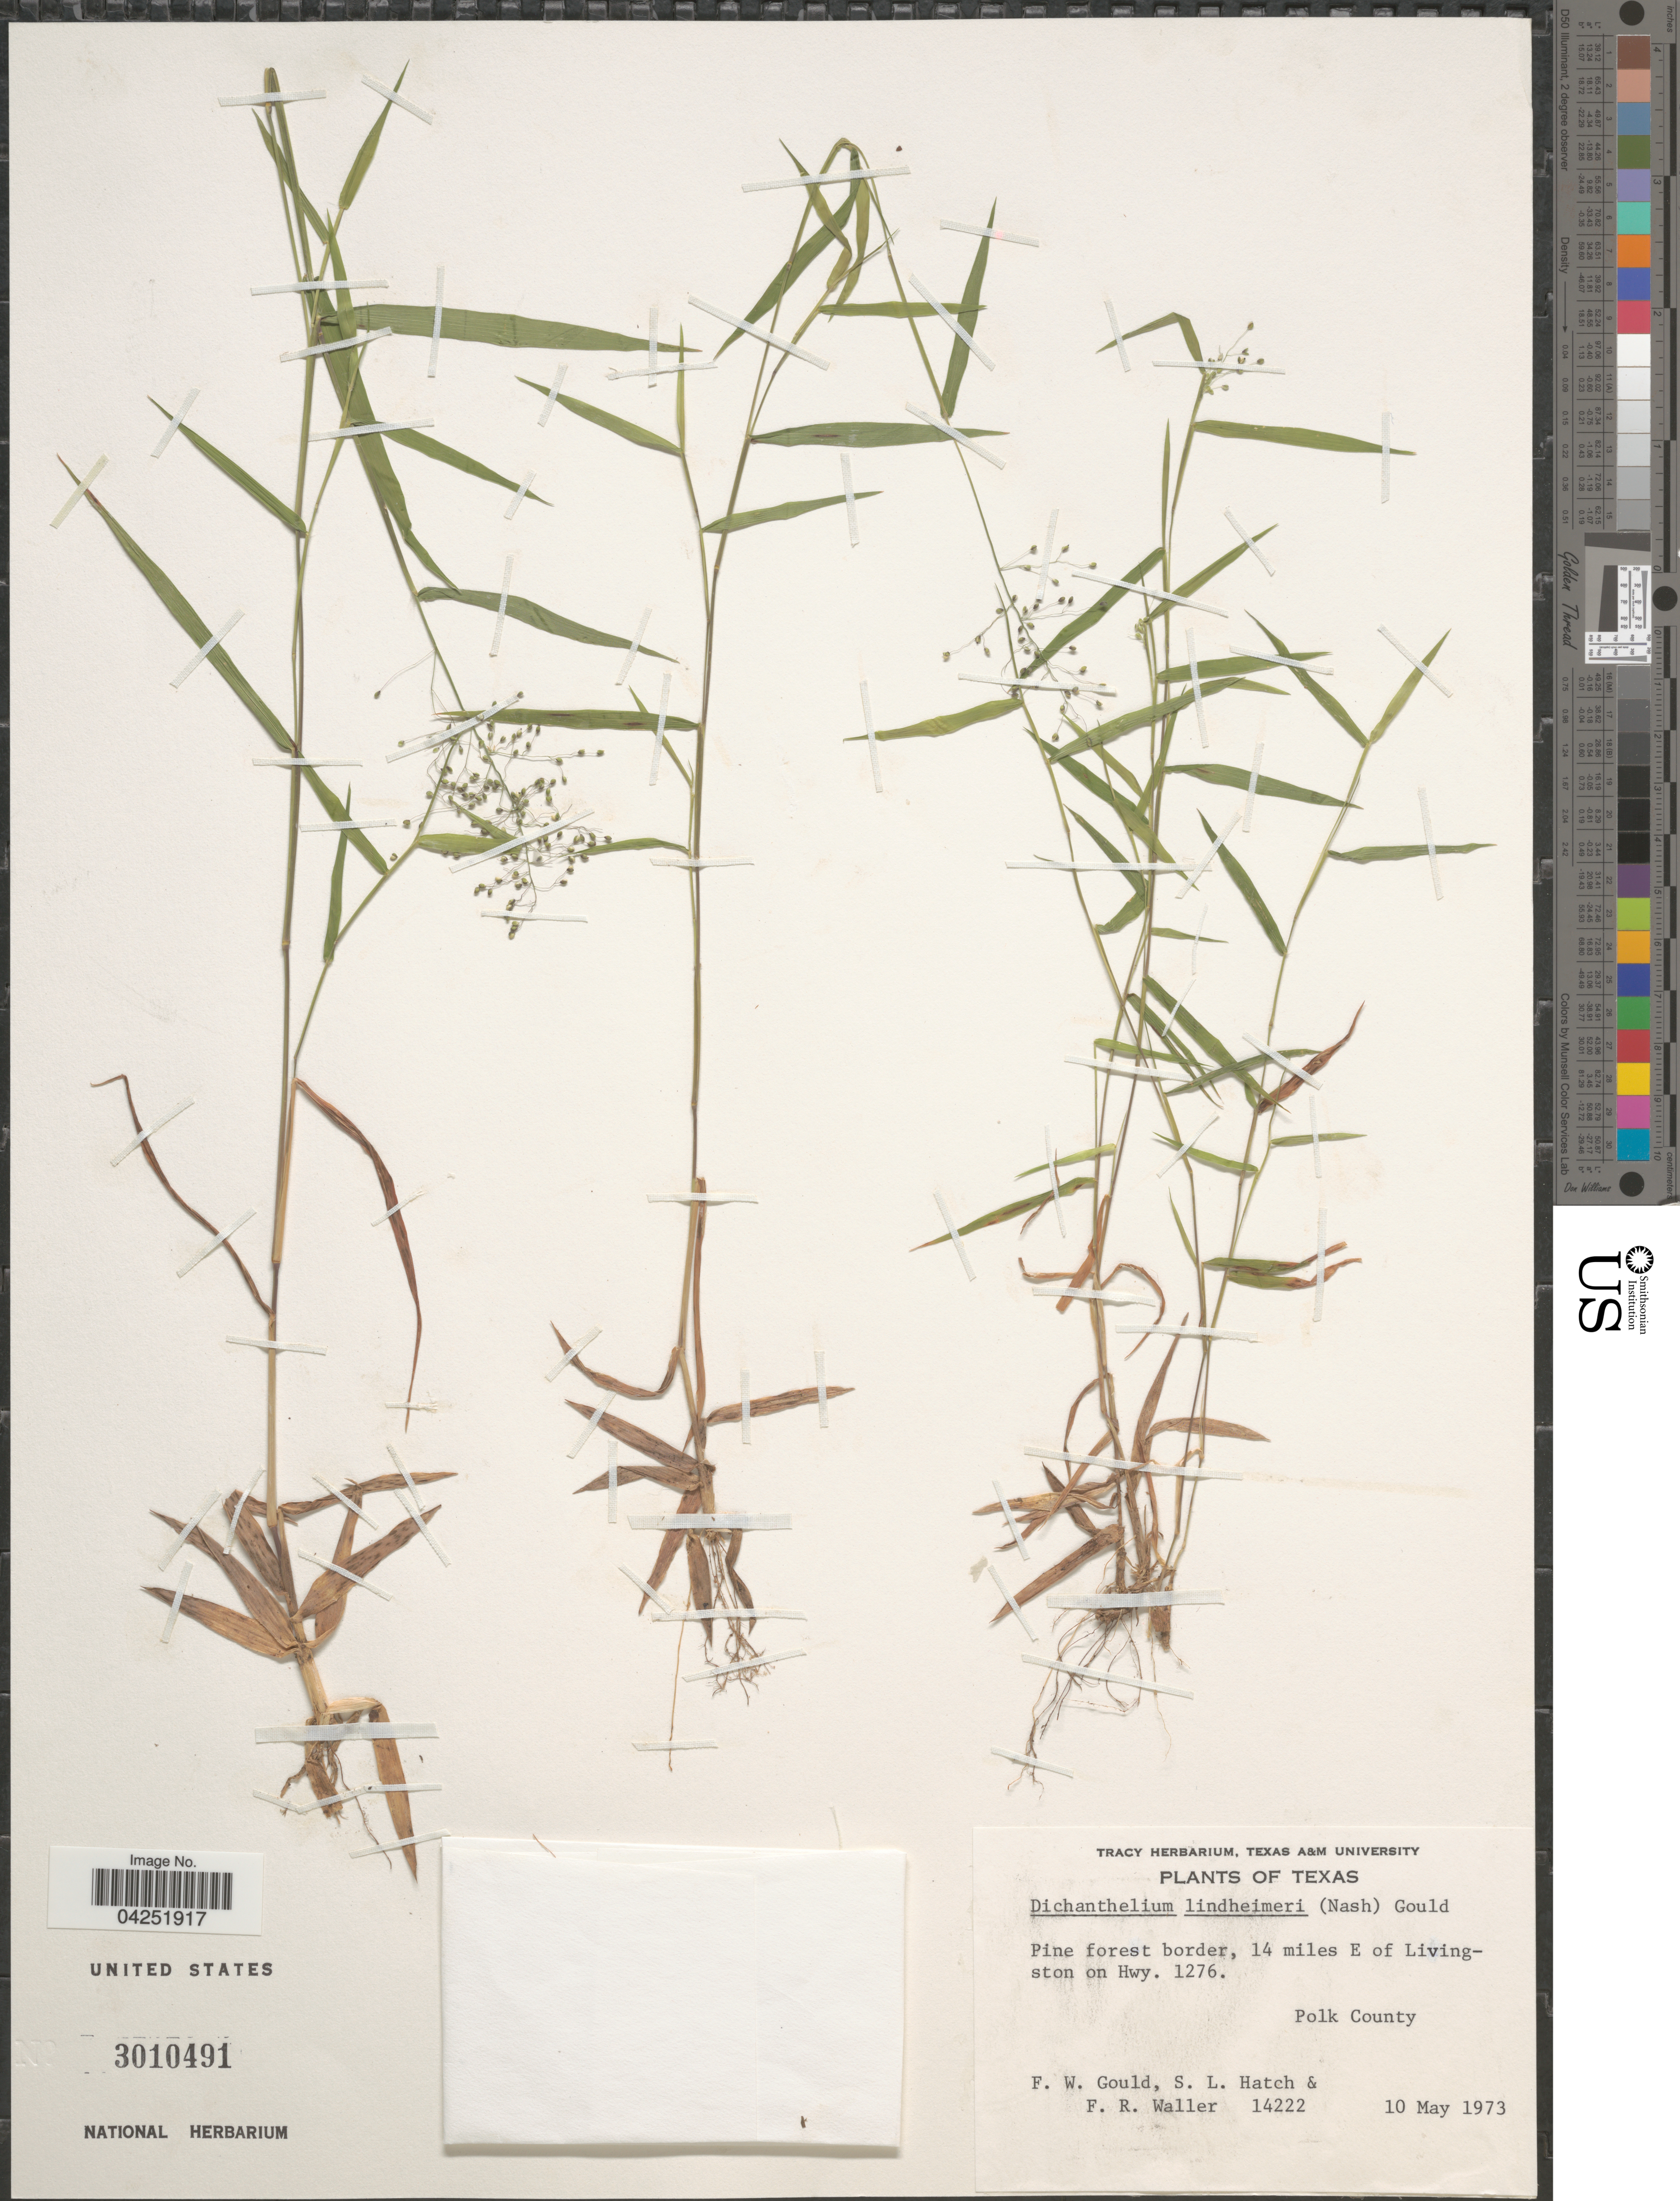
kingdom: Plantae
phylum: Tracheophyta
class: Liliopsida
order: Poales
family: Poaceae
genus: Dichanthelium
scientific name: Dichanthelium acuminatum var. lindheimeri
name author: (Nash) Gould & C.A. Clark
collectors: F. W. Gould, S. Hatch & F. R. Waller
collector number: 14222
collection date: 1973-05-10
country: United States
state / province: Texas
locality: Pine forest border, 14 miles E of Livingston on Hwy. 1276. Polk County.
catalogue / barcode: US 3010491